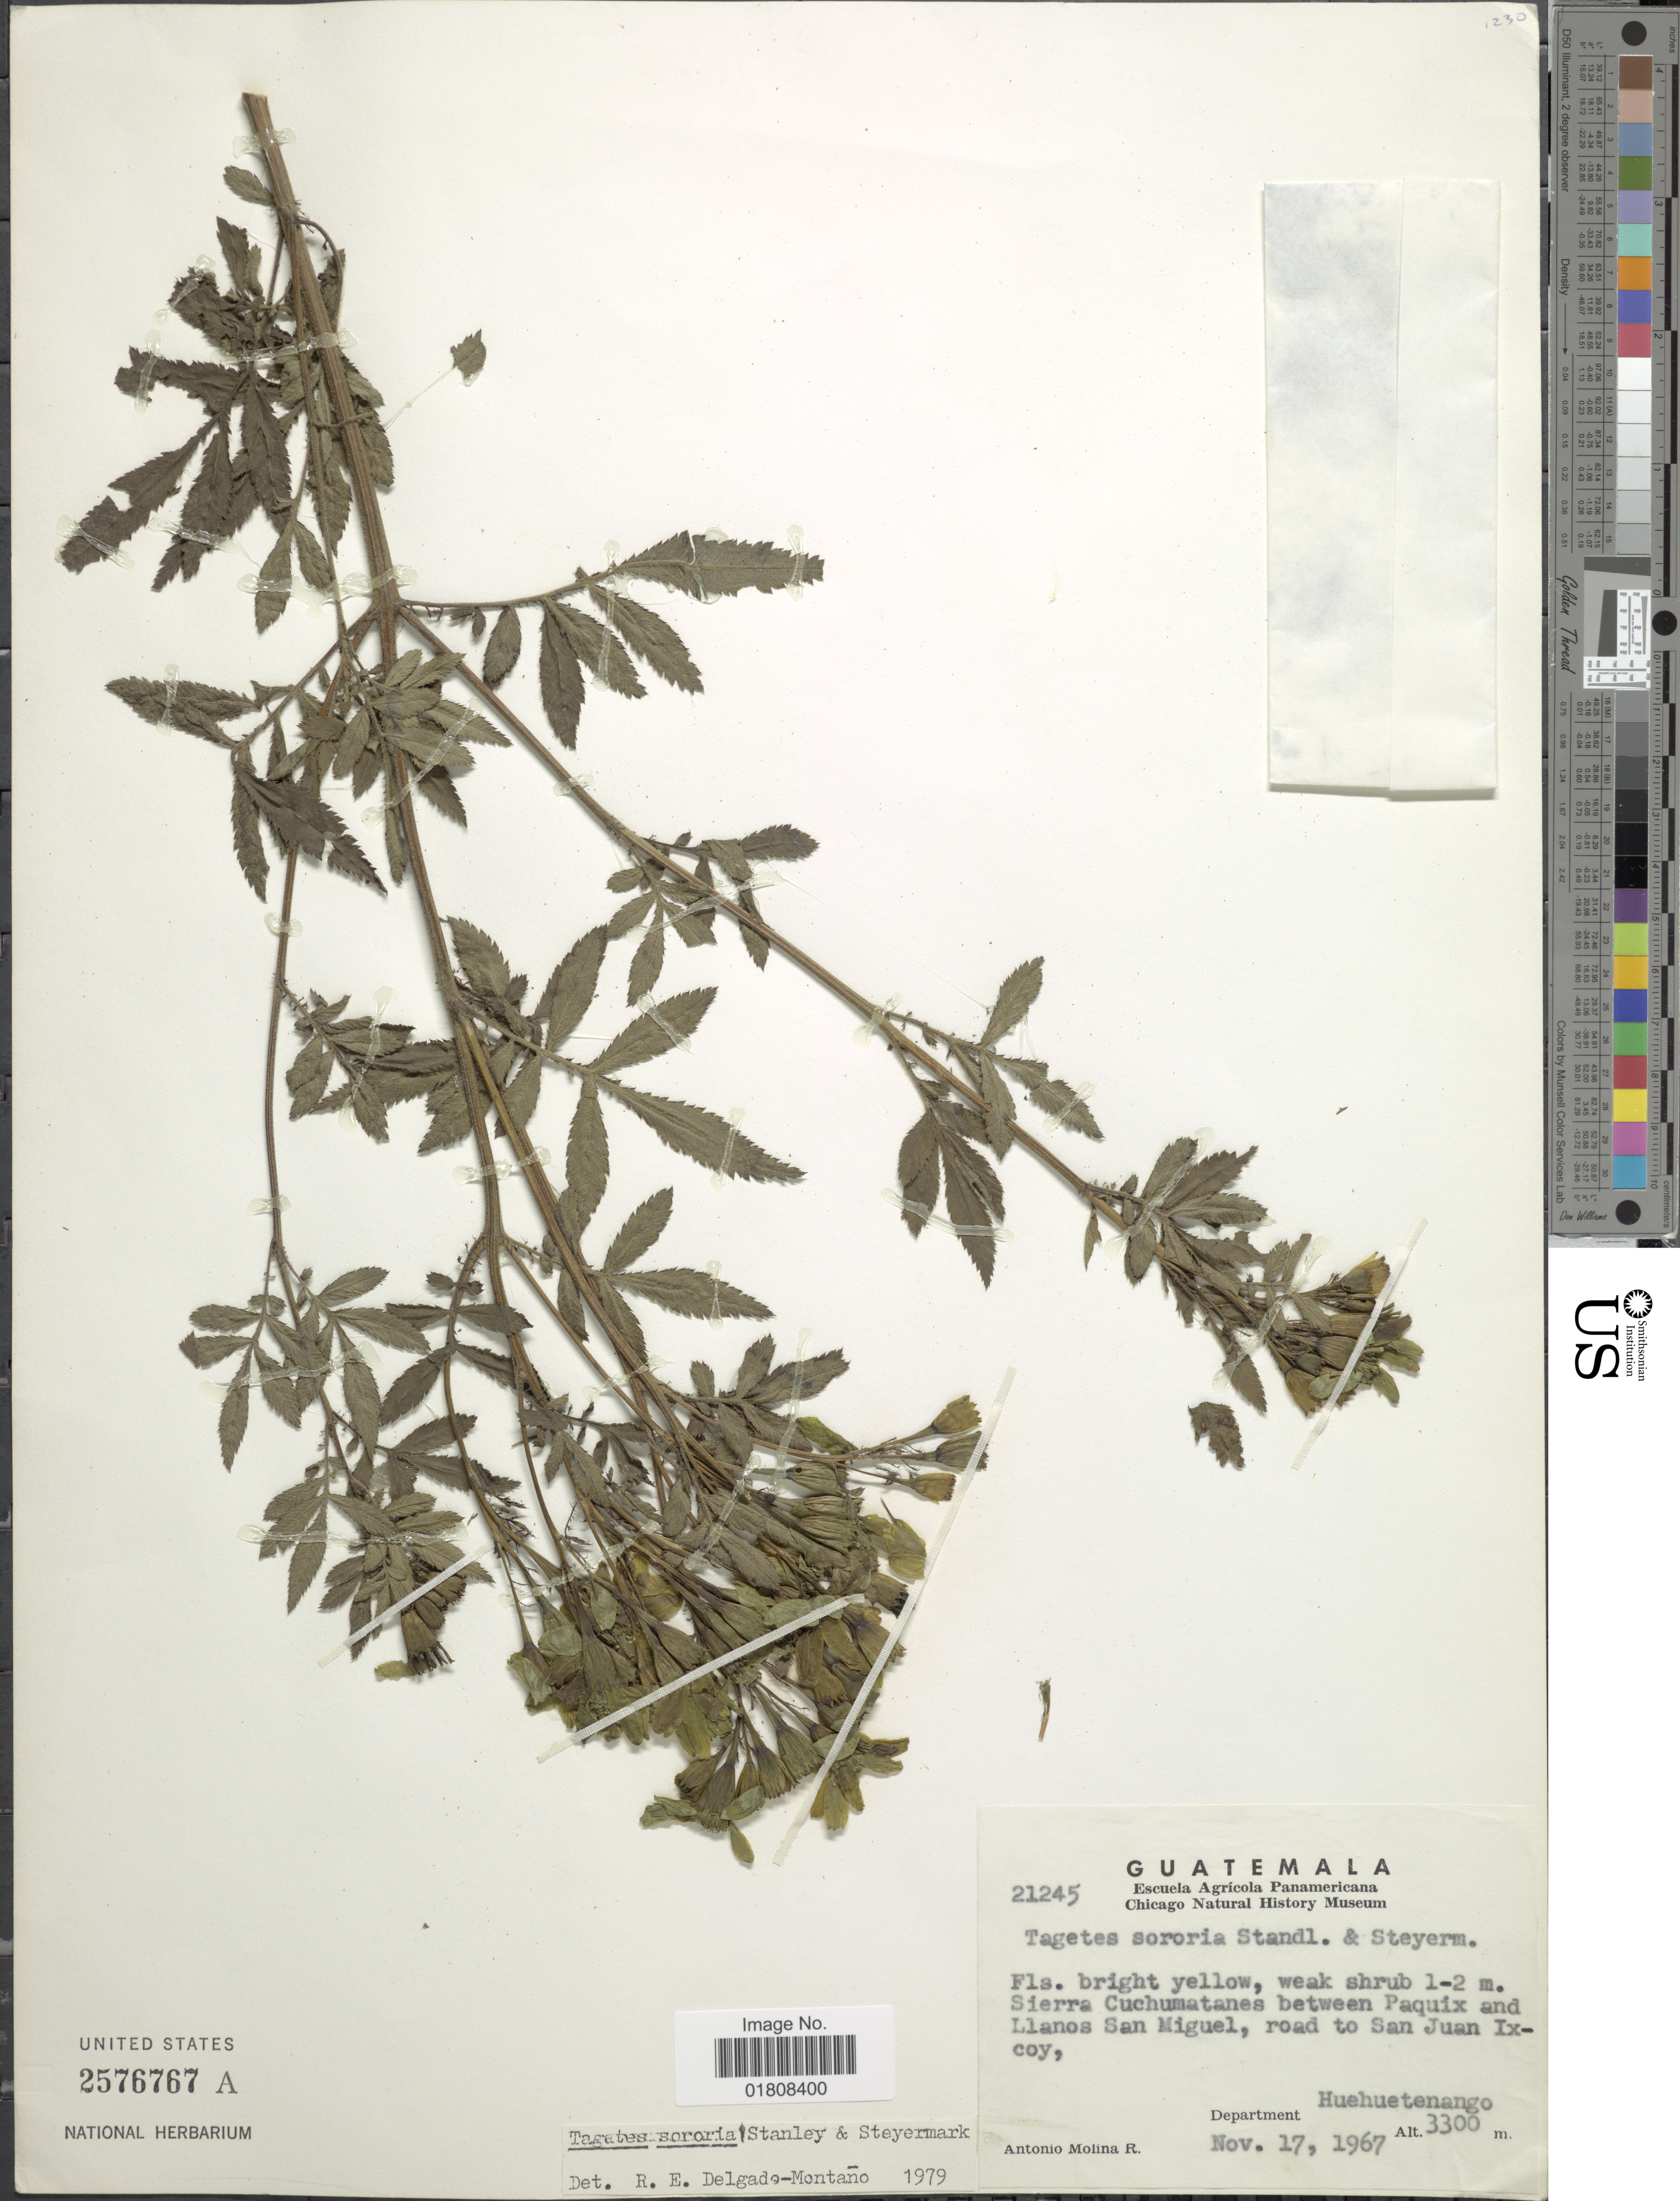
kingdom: Plantae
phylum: Tracheophyta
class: Magnoliopsida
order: Asterales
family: Asteraceae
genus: Tagetes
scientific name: Tagetes sororia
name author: Standl. & Steyerm.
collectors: A. Molina R.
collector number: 21245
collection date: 1967-11-17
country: Guatemala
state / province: Huehuetenango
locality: Sierra Cuchumatanes between Paquix and Llanos San Miguel, road to San Juan Ixcoy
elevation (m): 3300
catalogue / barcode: US 2576767A